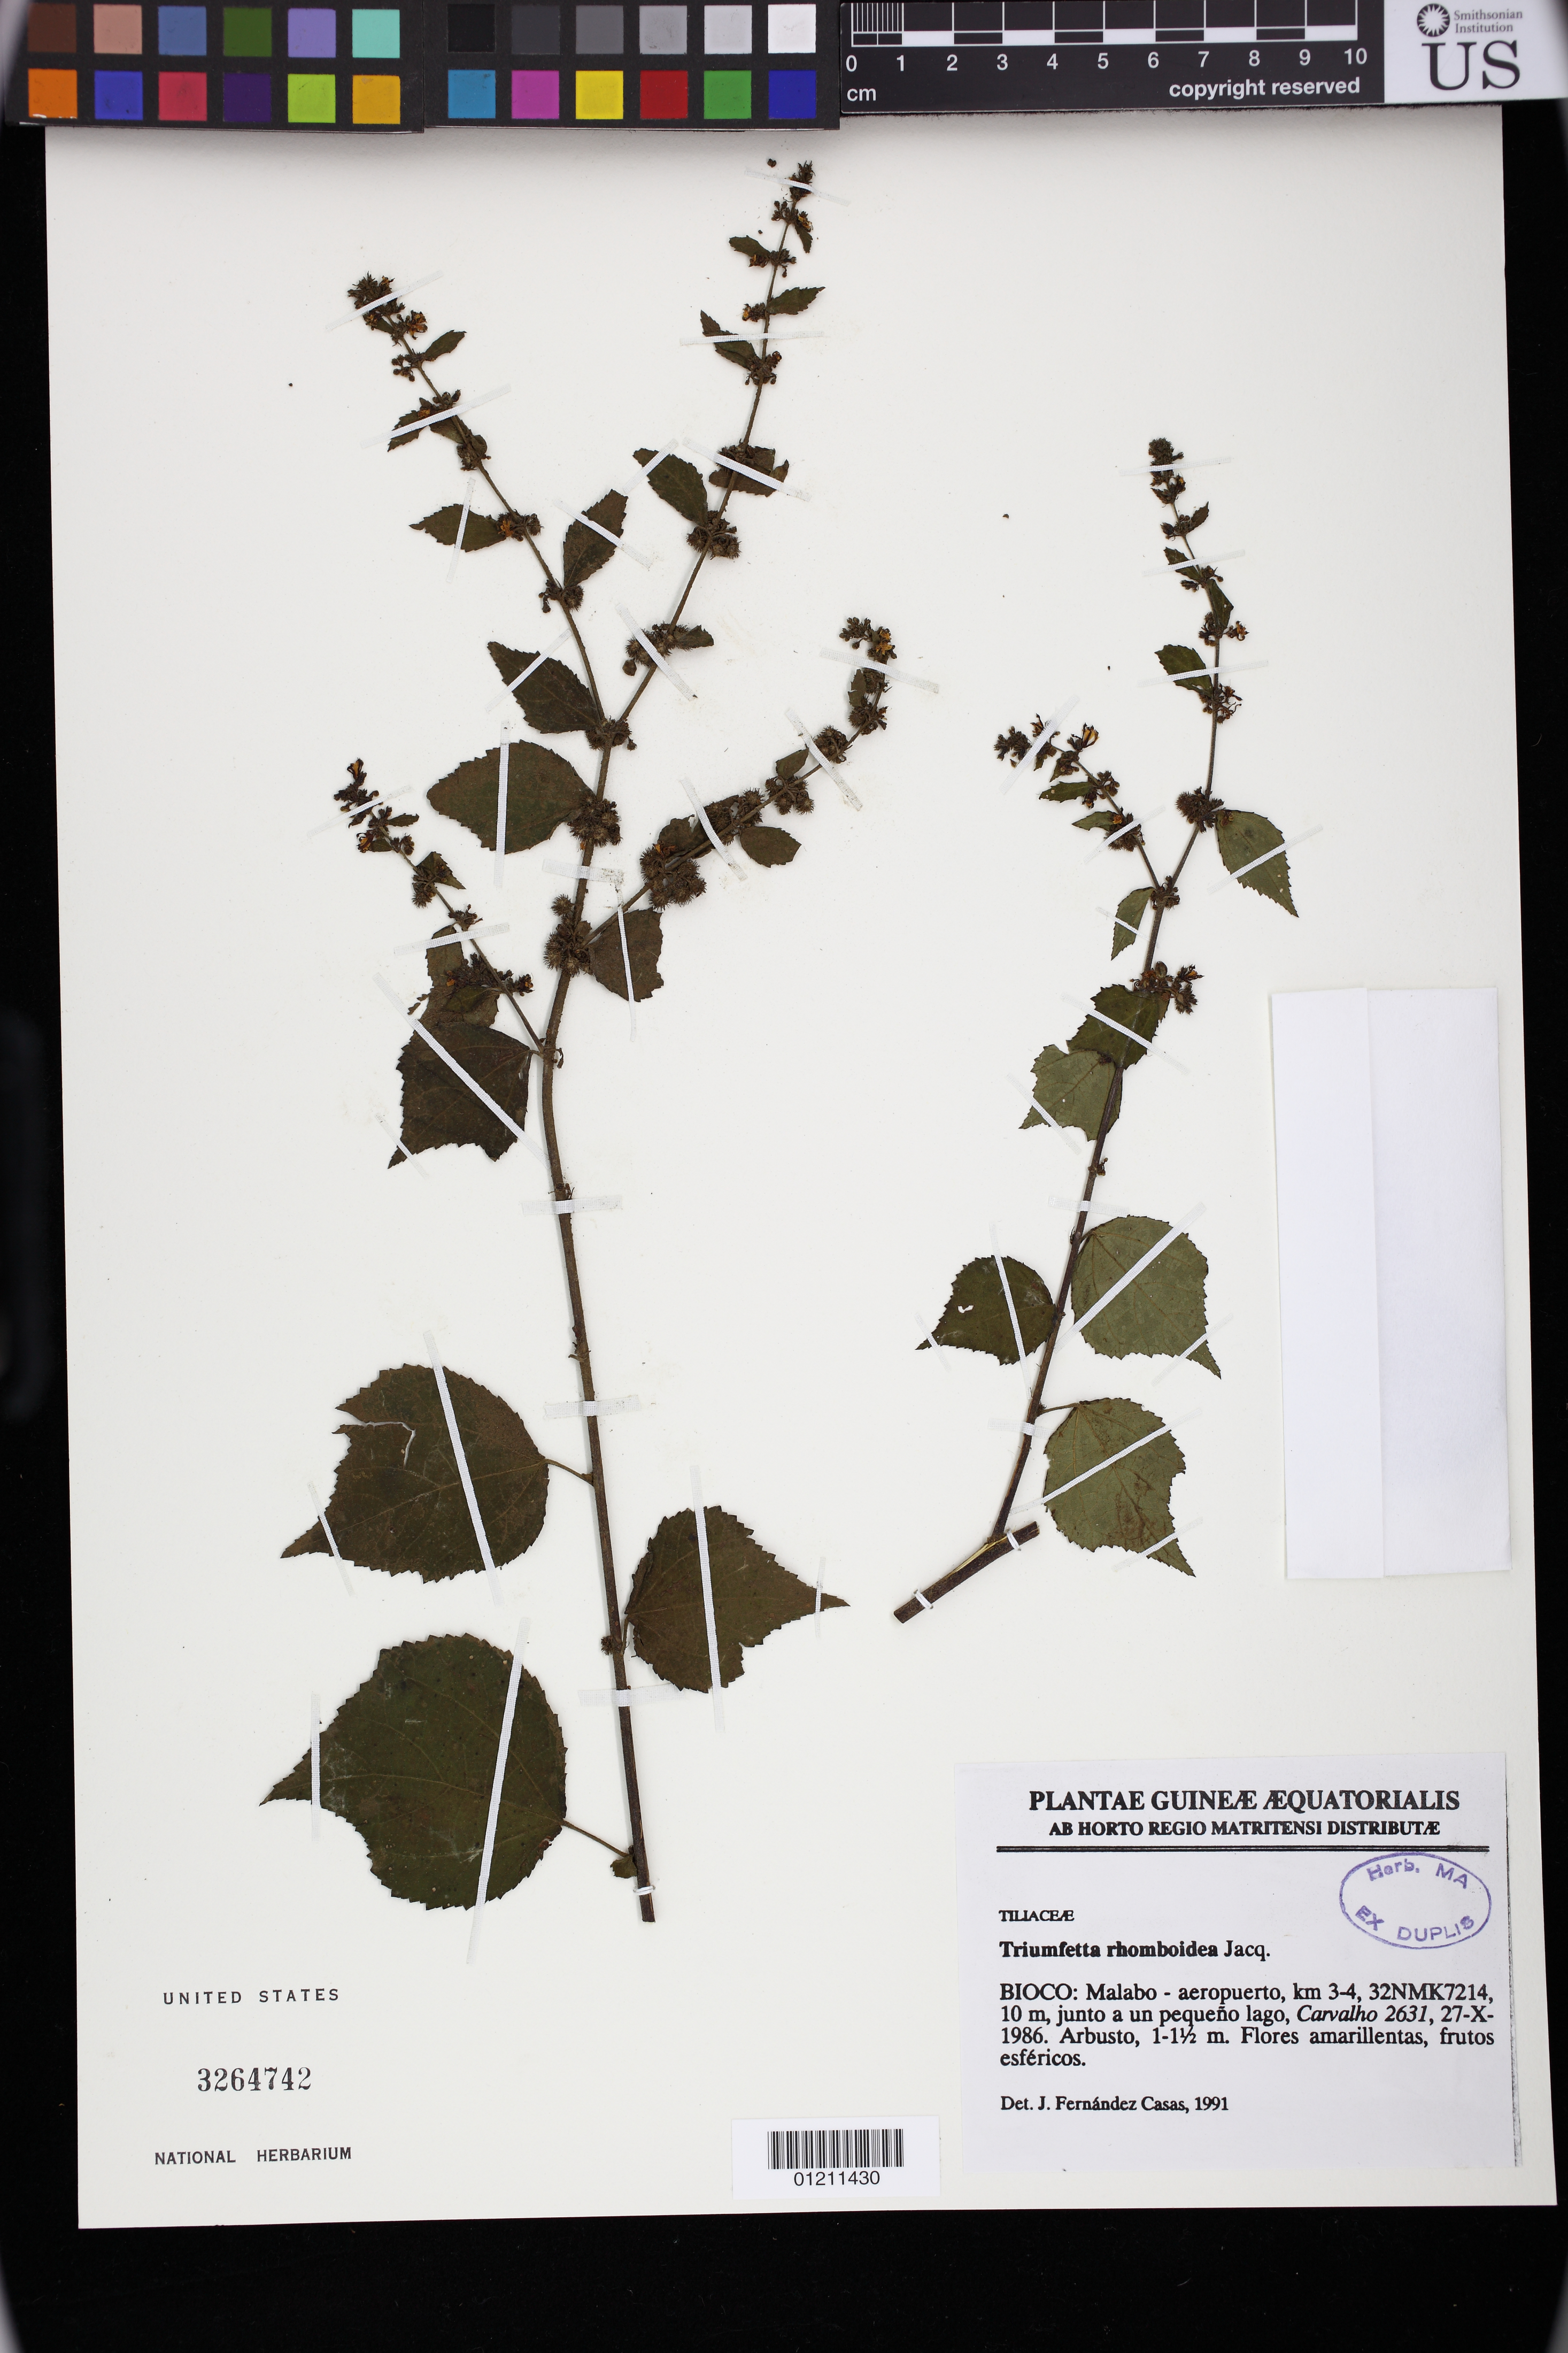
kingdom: Plantae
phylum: Tracheophyta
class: Magnoliopsida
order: Malvales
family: Malvaceae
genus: Triumfetta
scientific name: Triumfetta rhomboidea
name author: Jacq.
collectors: M. F. Carvalho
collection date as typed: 27 Oct 1986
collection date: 1986-10-27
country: Equatorial Guinea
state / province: Bioko Sur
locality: Bioco: Malabo - aeropuerto, km 3-4, 32NMK7214, 10 m, junto a un pequeno lago.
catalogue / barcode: US 3264742